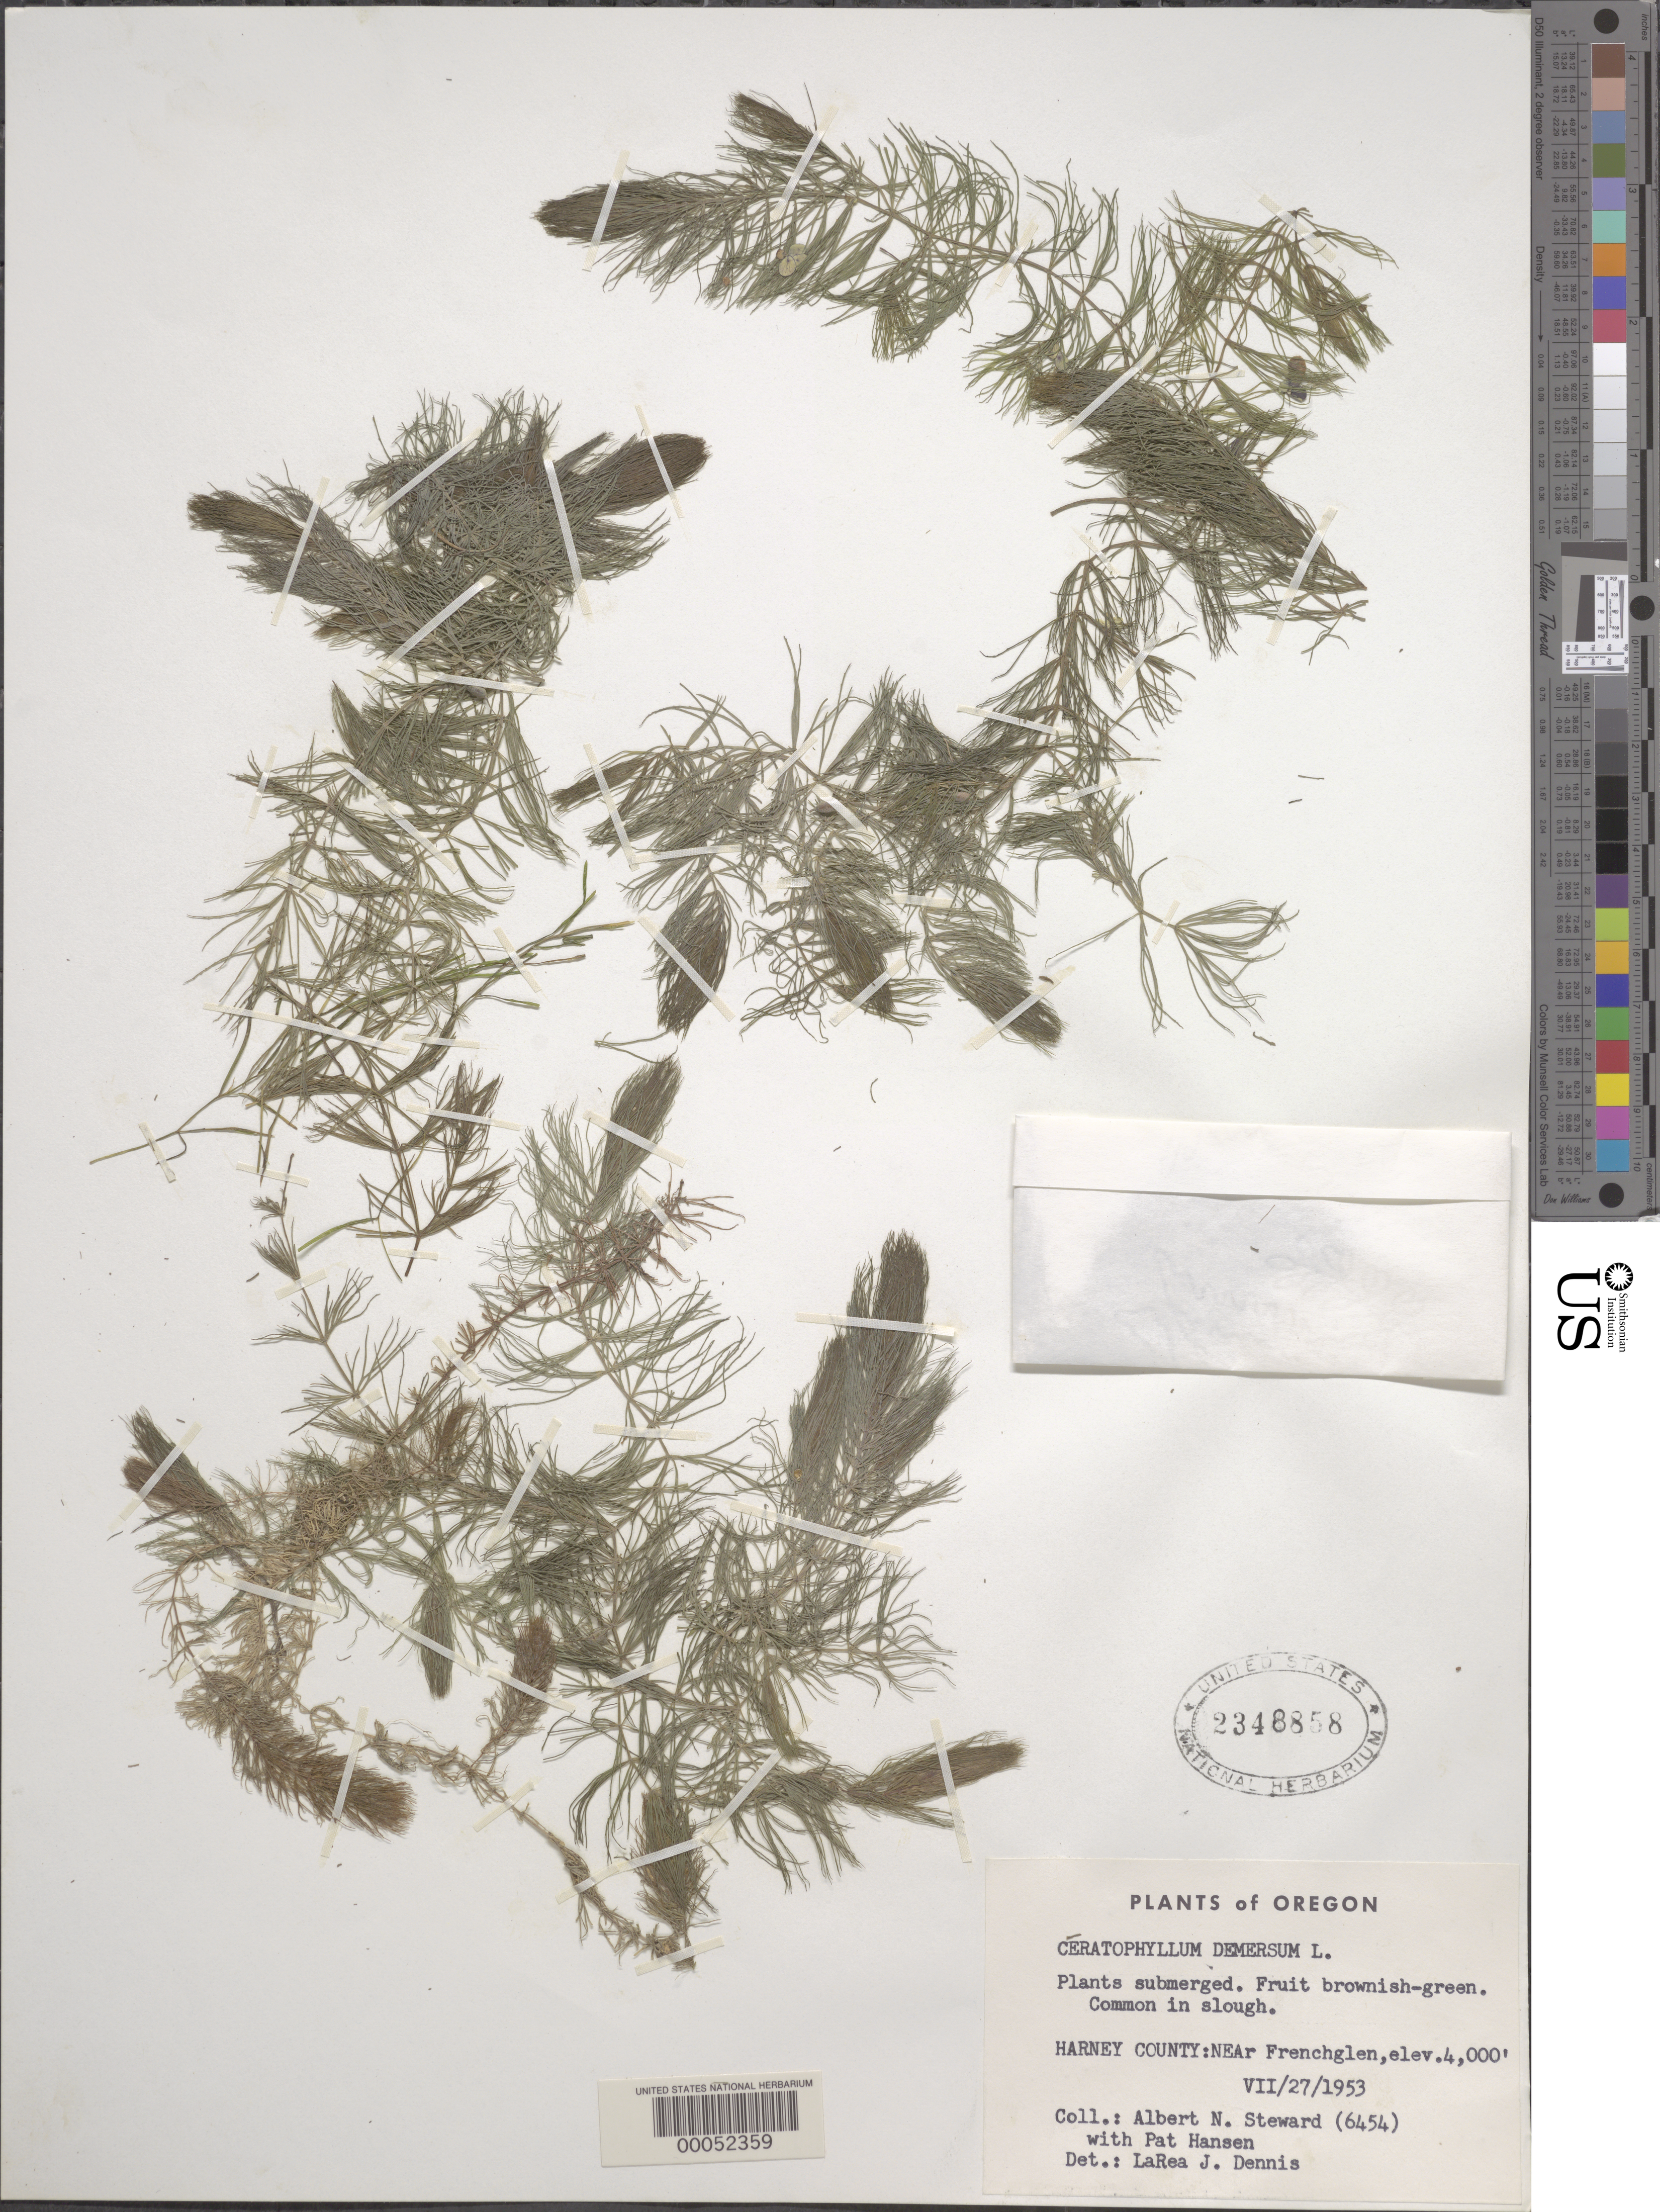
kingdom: Plantae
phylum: Tracheophyta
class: Magnoliopsida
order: Ceratophyllales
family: Ceratophyllaceae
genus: Ceratophyllum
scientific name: Ceratophyllum demersum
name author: L.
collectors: A. N. Steward & P. Hansen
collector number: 6454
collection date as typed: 27 Jul 1953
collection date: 1953-07-27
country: United States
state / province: Oregon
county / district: Harney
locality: Plants submerged, near frenchglen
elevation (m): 1219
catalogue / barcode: US 2348858